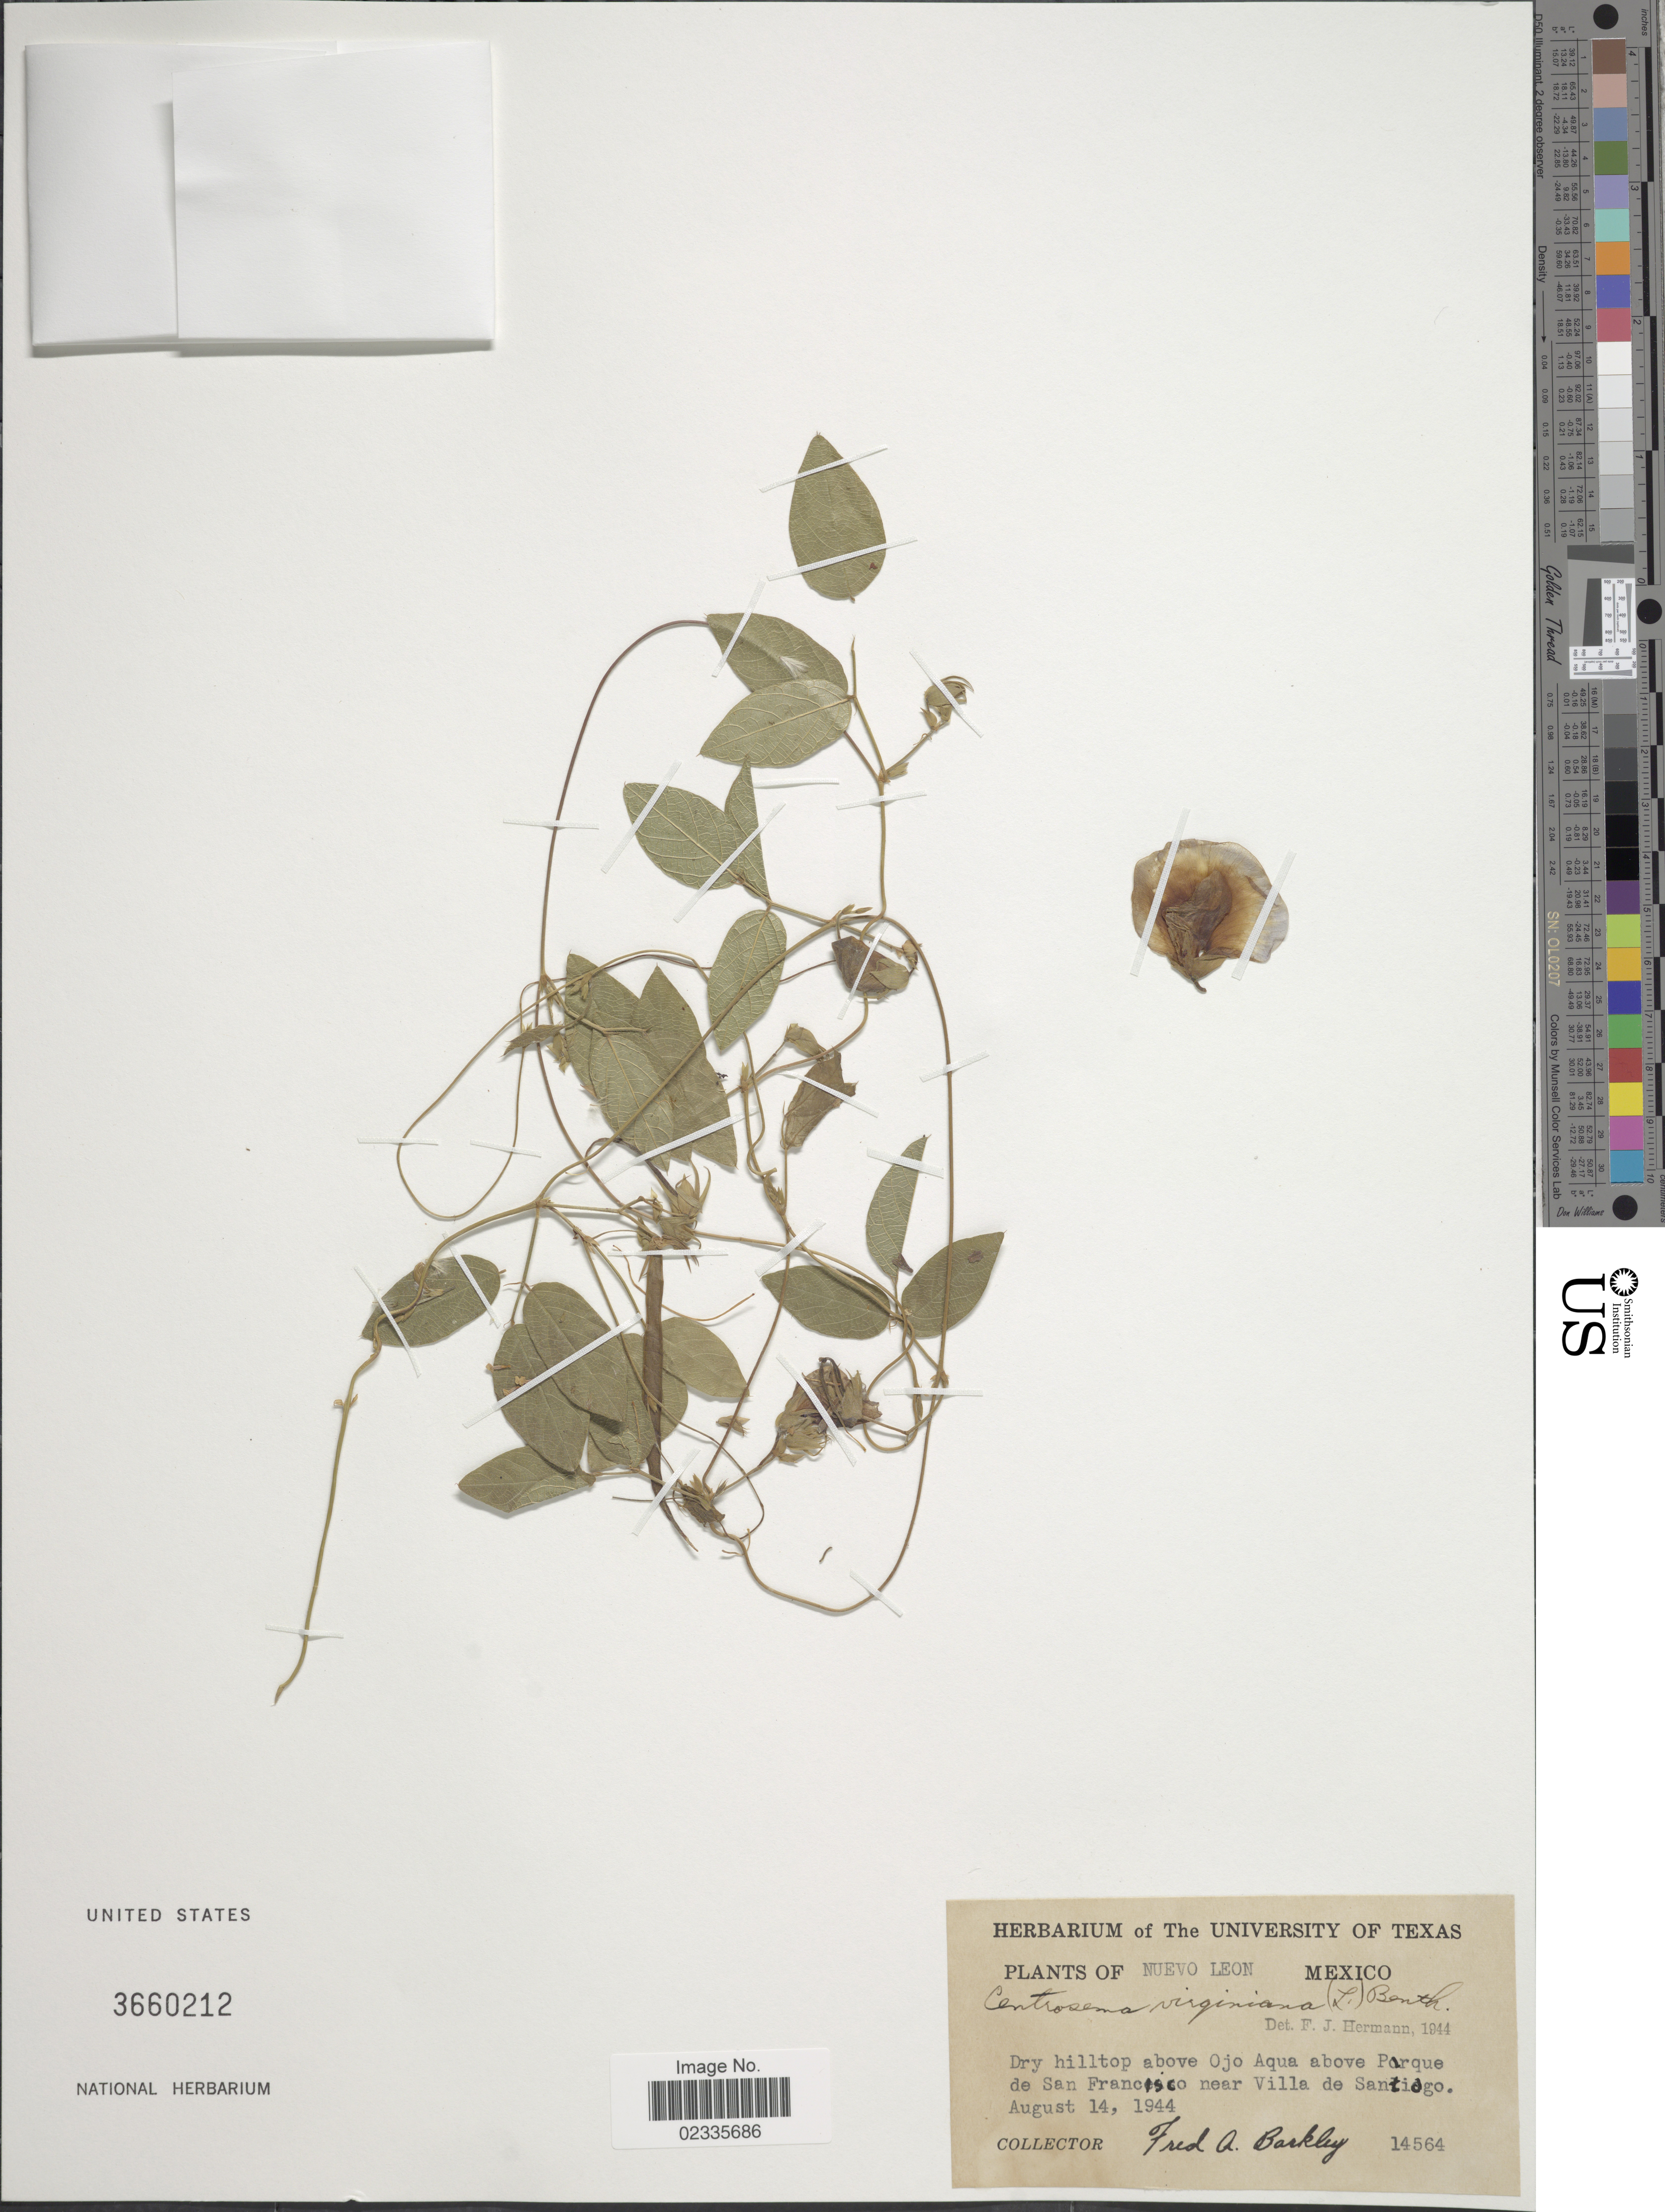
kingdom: Plantae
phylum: Tracheophyta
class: Magnoliopsida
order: Fabales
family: Fabaceae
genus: Centrosema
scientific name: Centrosema virginianum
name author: (L.) Benth.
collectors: F. A. Barkley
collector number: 14564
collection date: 1944-08-14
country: Mexico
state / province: Nuevo León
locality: Dry hilltop above Ojo Aqua above Parque de San Francisco near Villa de Santiago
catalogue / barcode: US 3660212